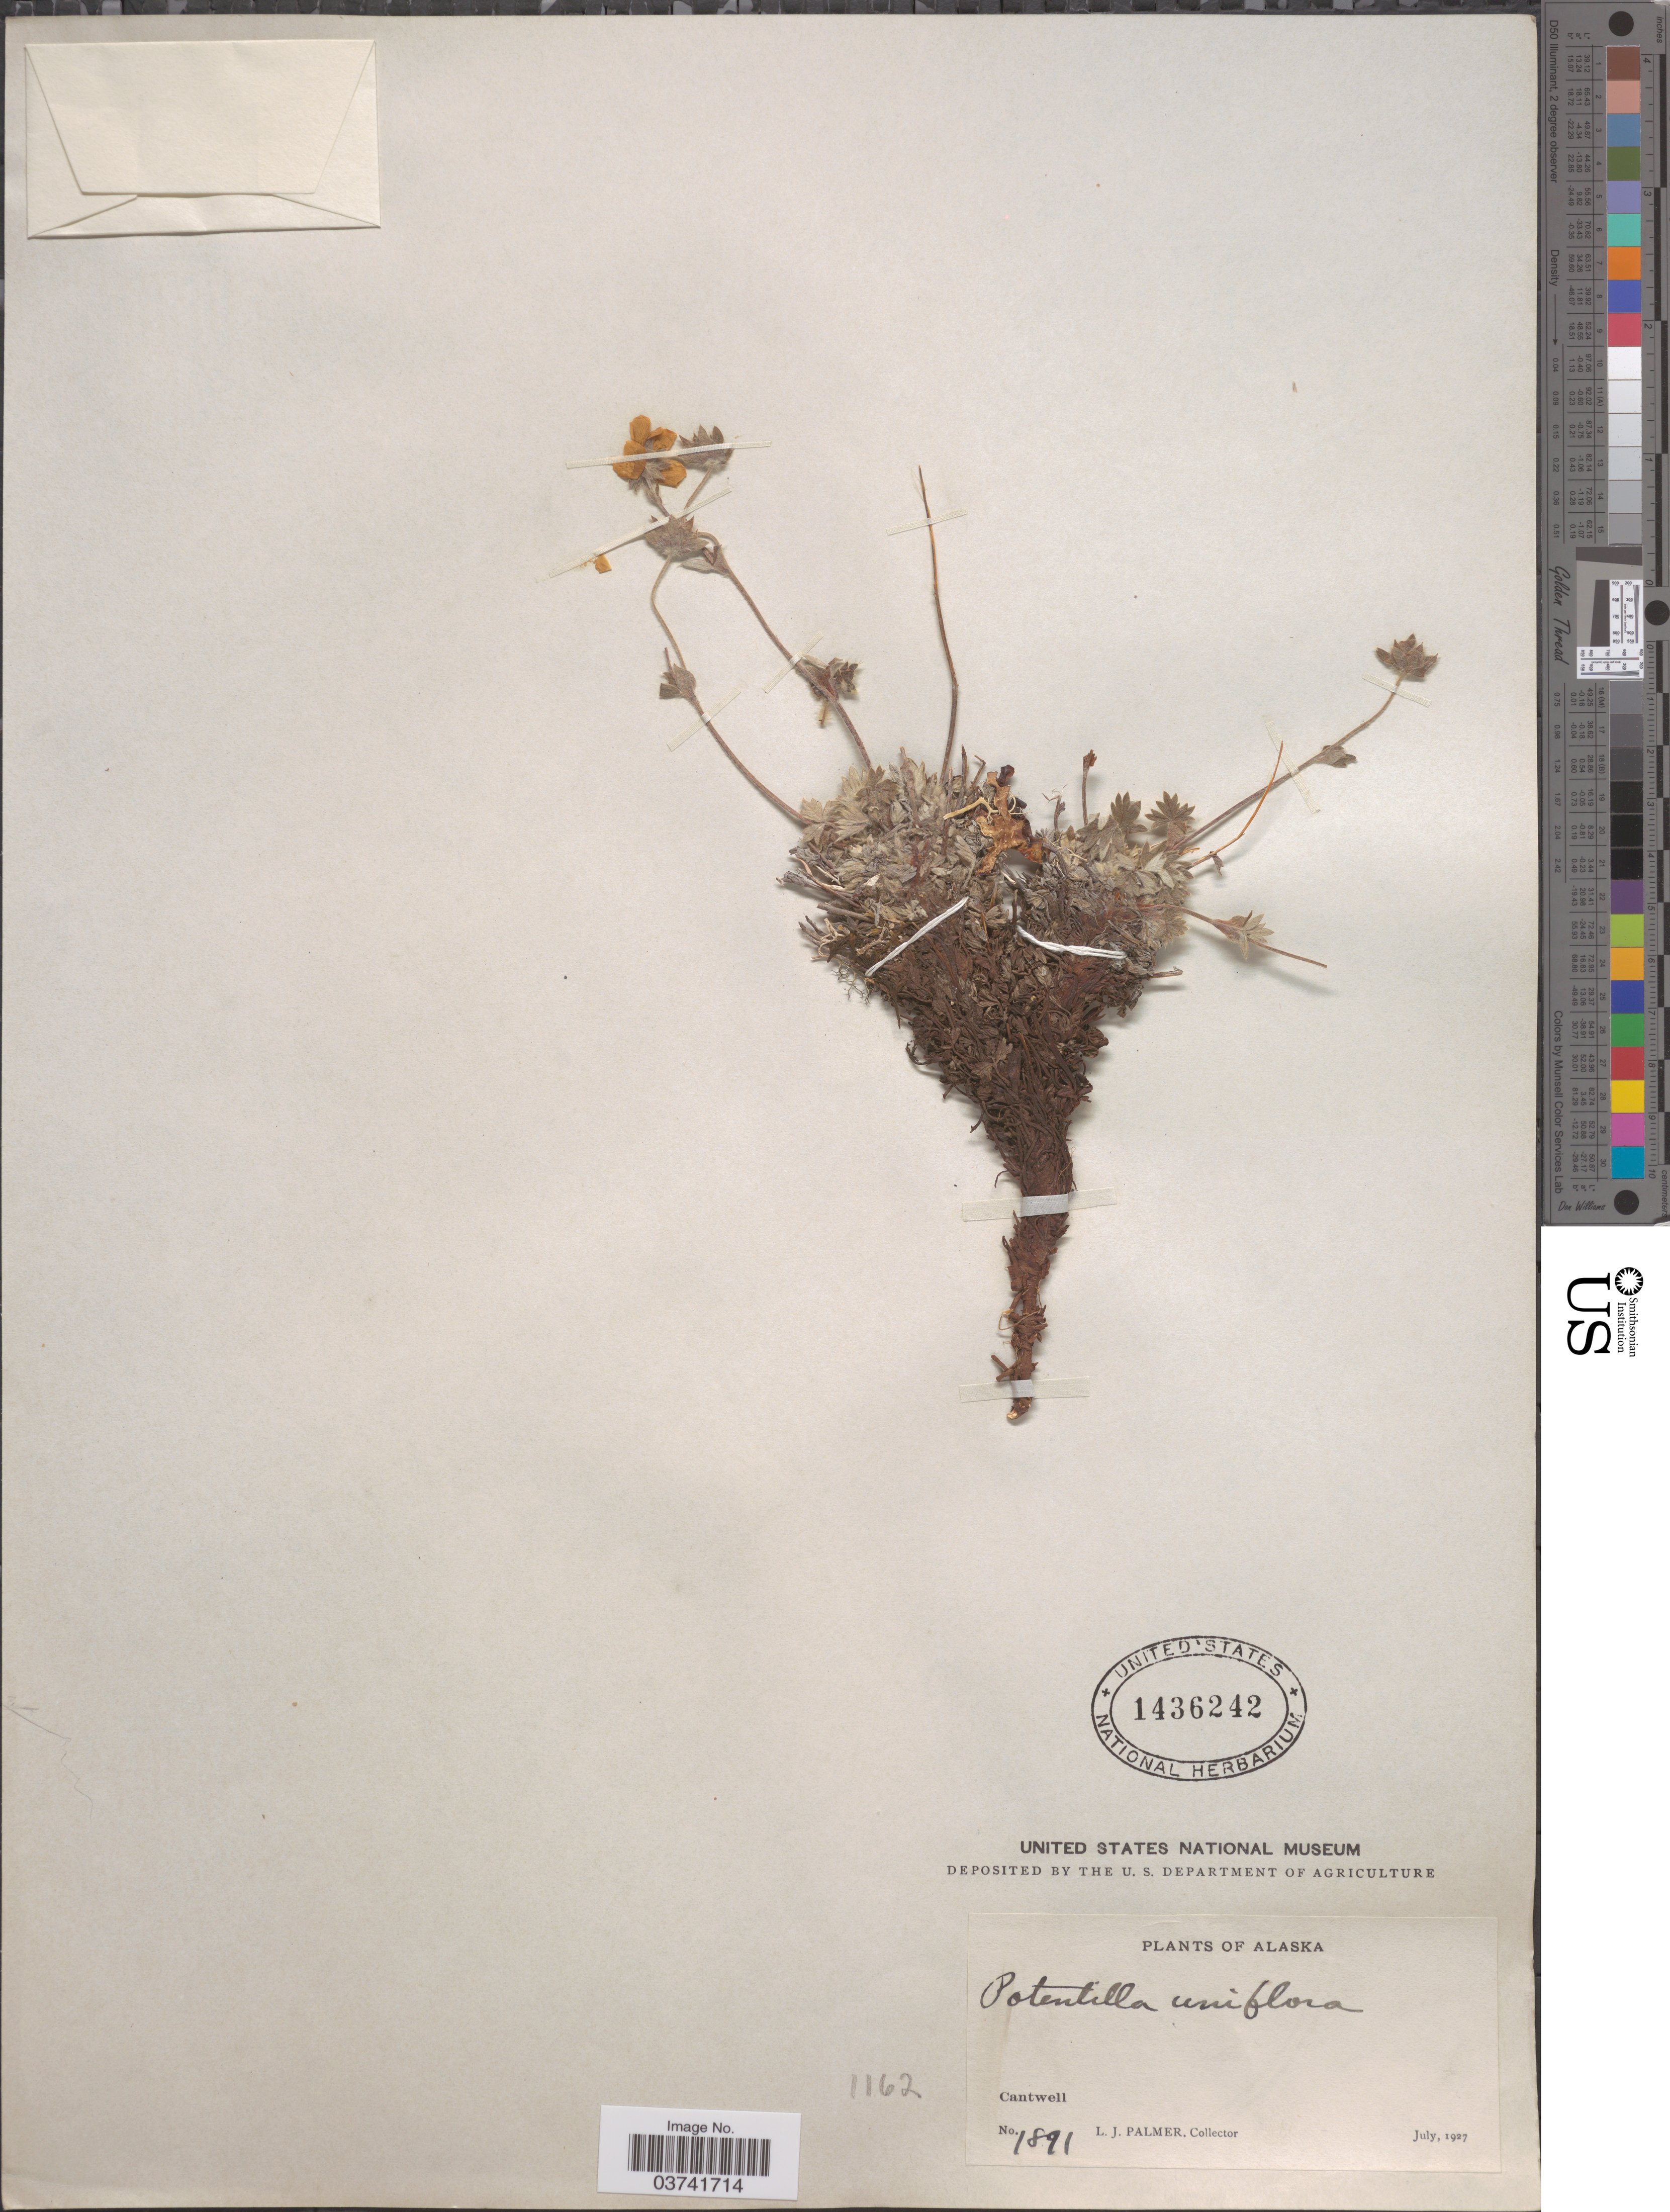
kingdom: Plantae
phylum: Tracheophyta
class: Magnoliopsida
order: Rosales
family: Rosaceae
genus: Potentilla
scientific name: Potentilla uniflora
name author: Ledeb.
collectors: L. J. Palmer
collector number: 1891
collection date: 1927-07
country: United States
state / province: Alaska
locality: Cantwell.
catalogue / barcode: US 1436242